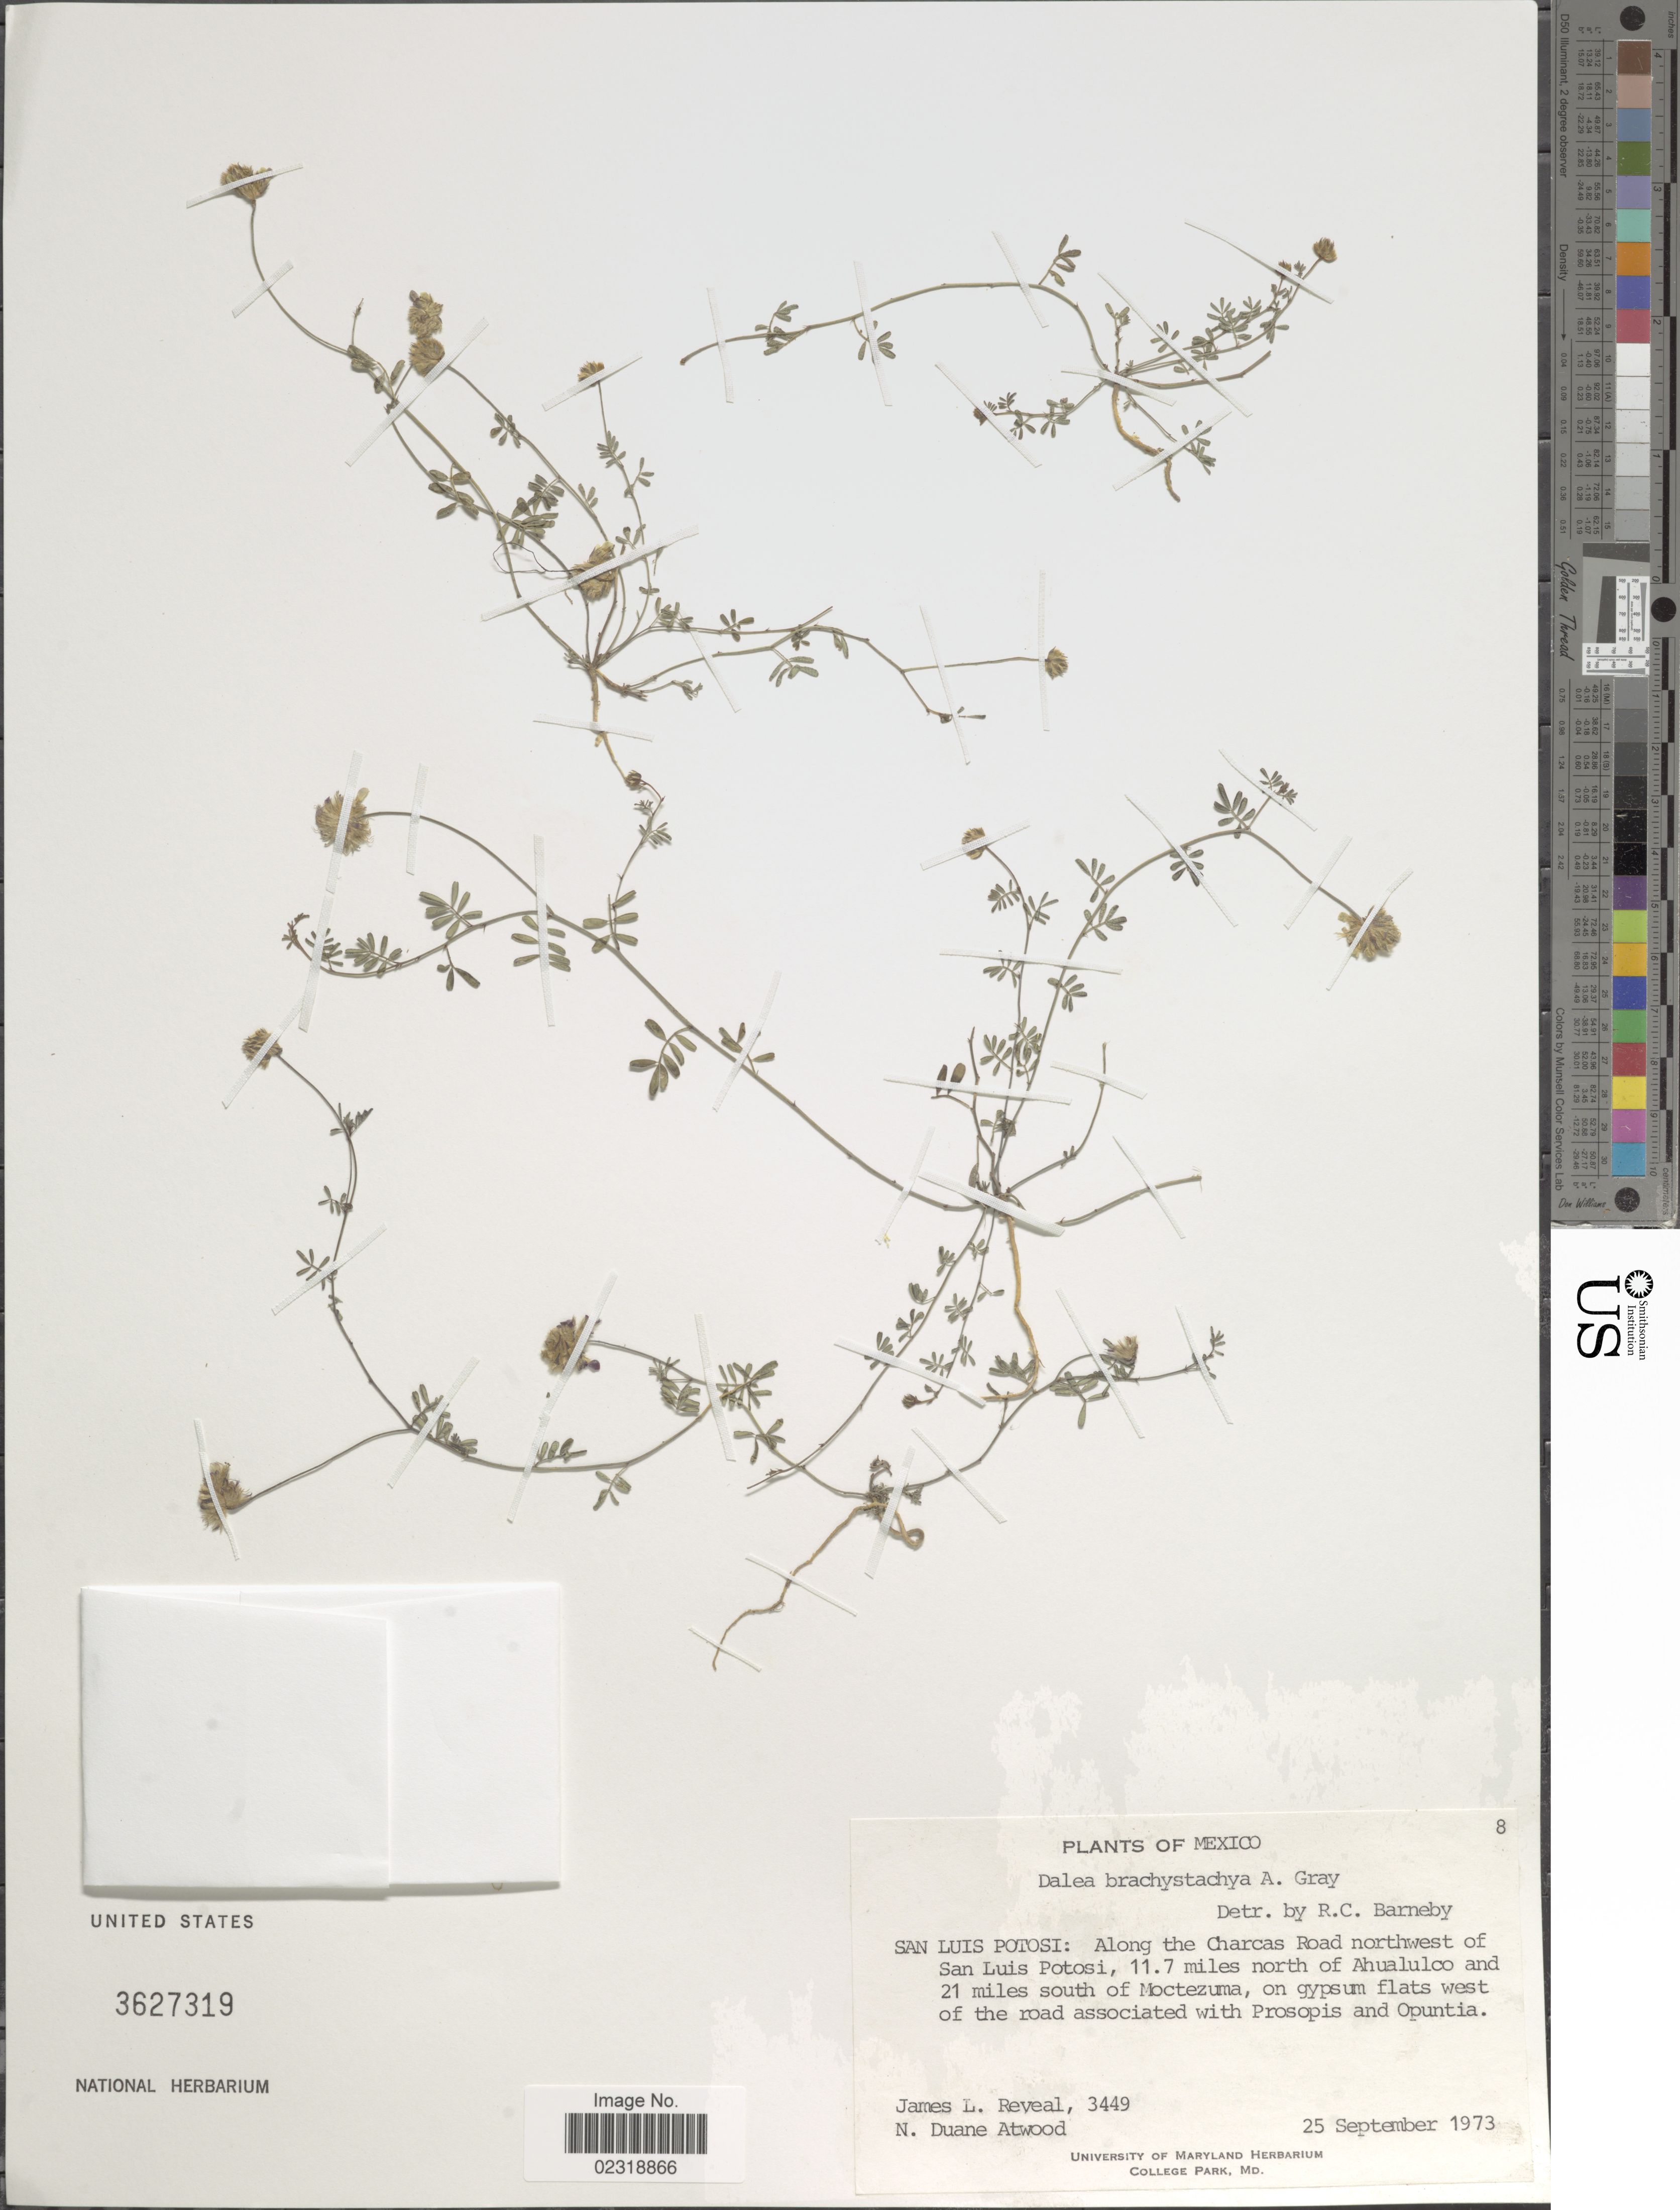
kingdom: Plantae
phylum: Tracheophyta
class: Magnoliopsida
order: Fabales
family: Fabaceae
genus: Dalea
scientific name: Dalea brachystachys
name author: A. Gray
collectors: J. L. Reveal & N. Atwood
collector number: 3449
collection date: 1973-09-25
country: Mexico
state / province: San Luis Potosí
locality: Along the Charcas Road northwest of San Luis Potosi, 11.7 miles north of Ahualulco and 21 miles south of Moctezuma, on gypsum flats west of road.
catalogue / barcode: US 3627319